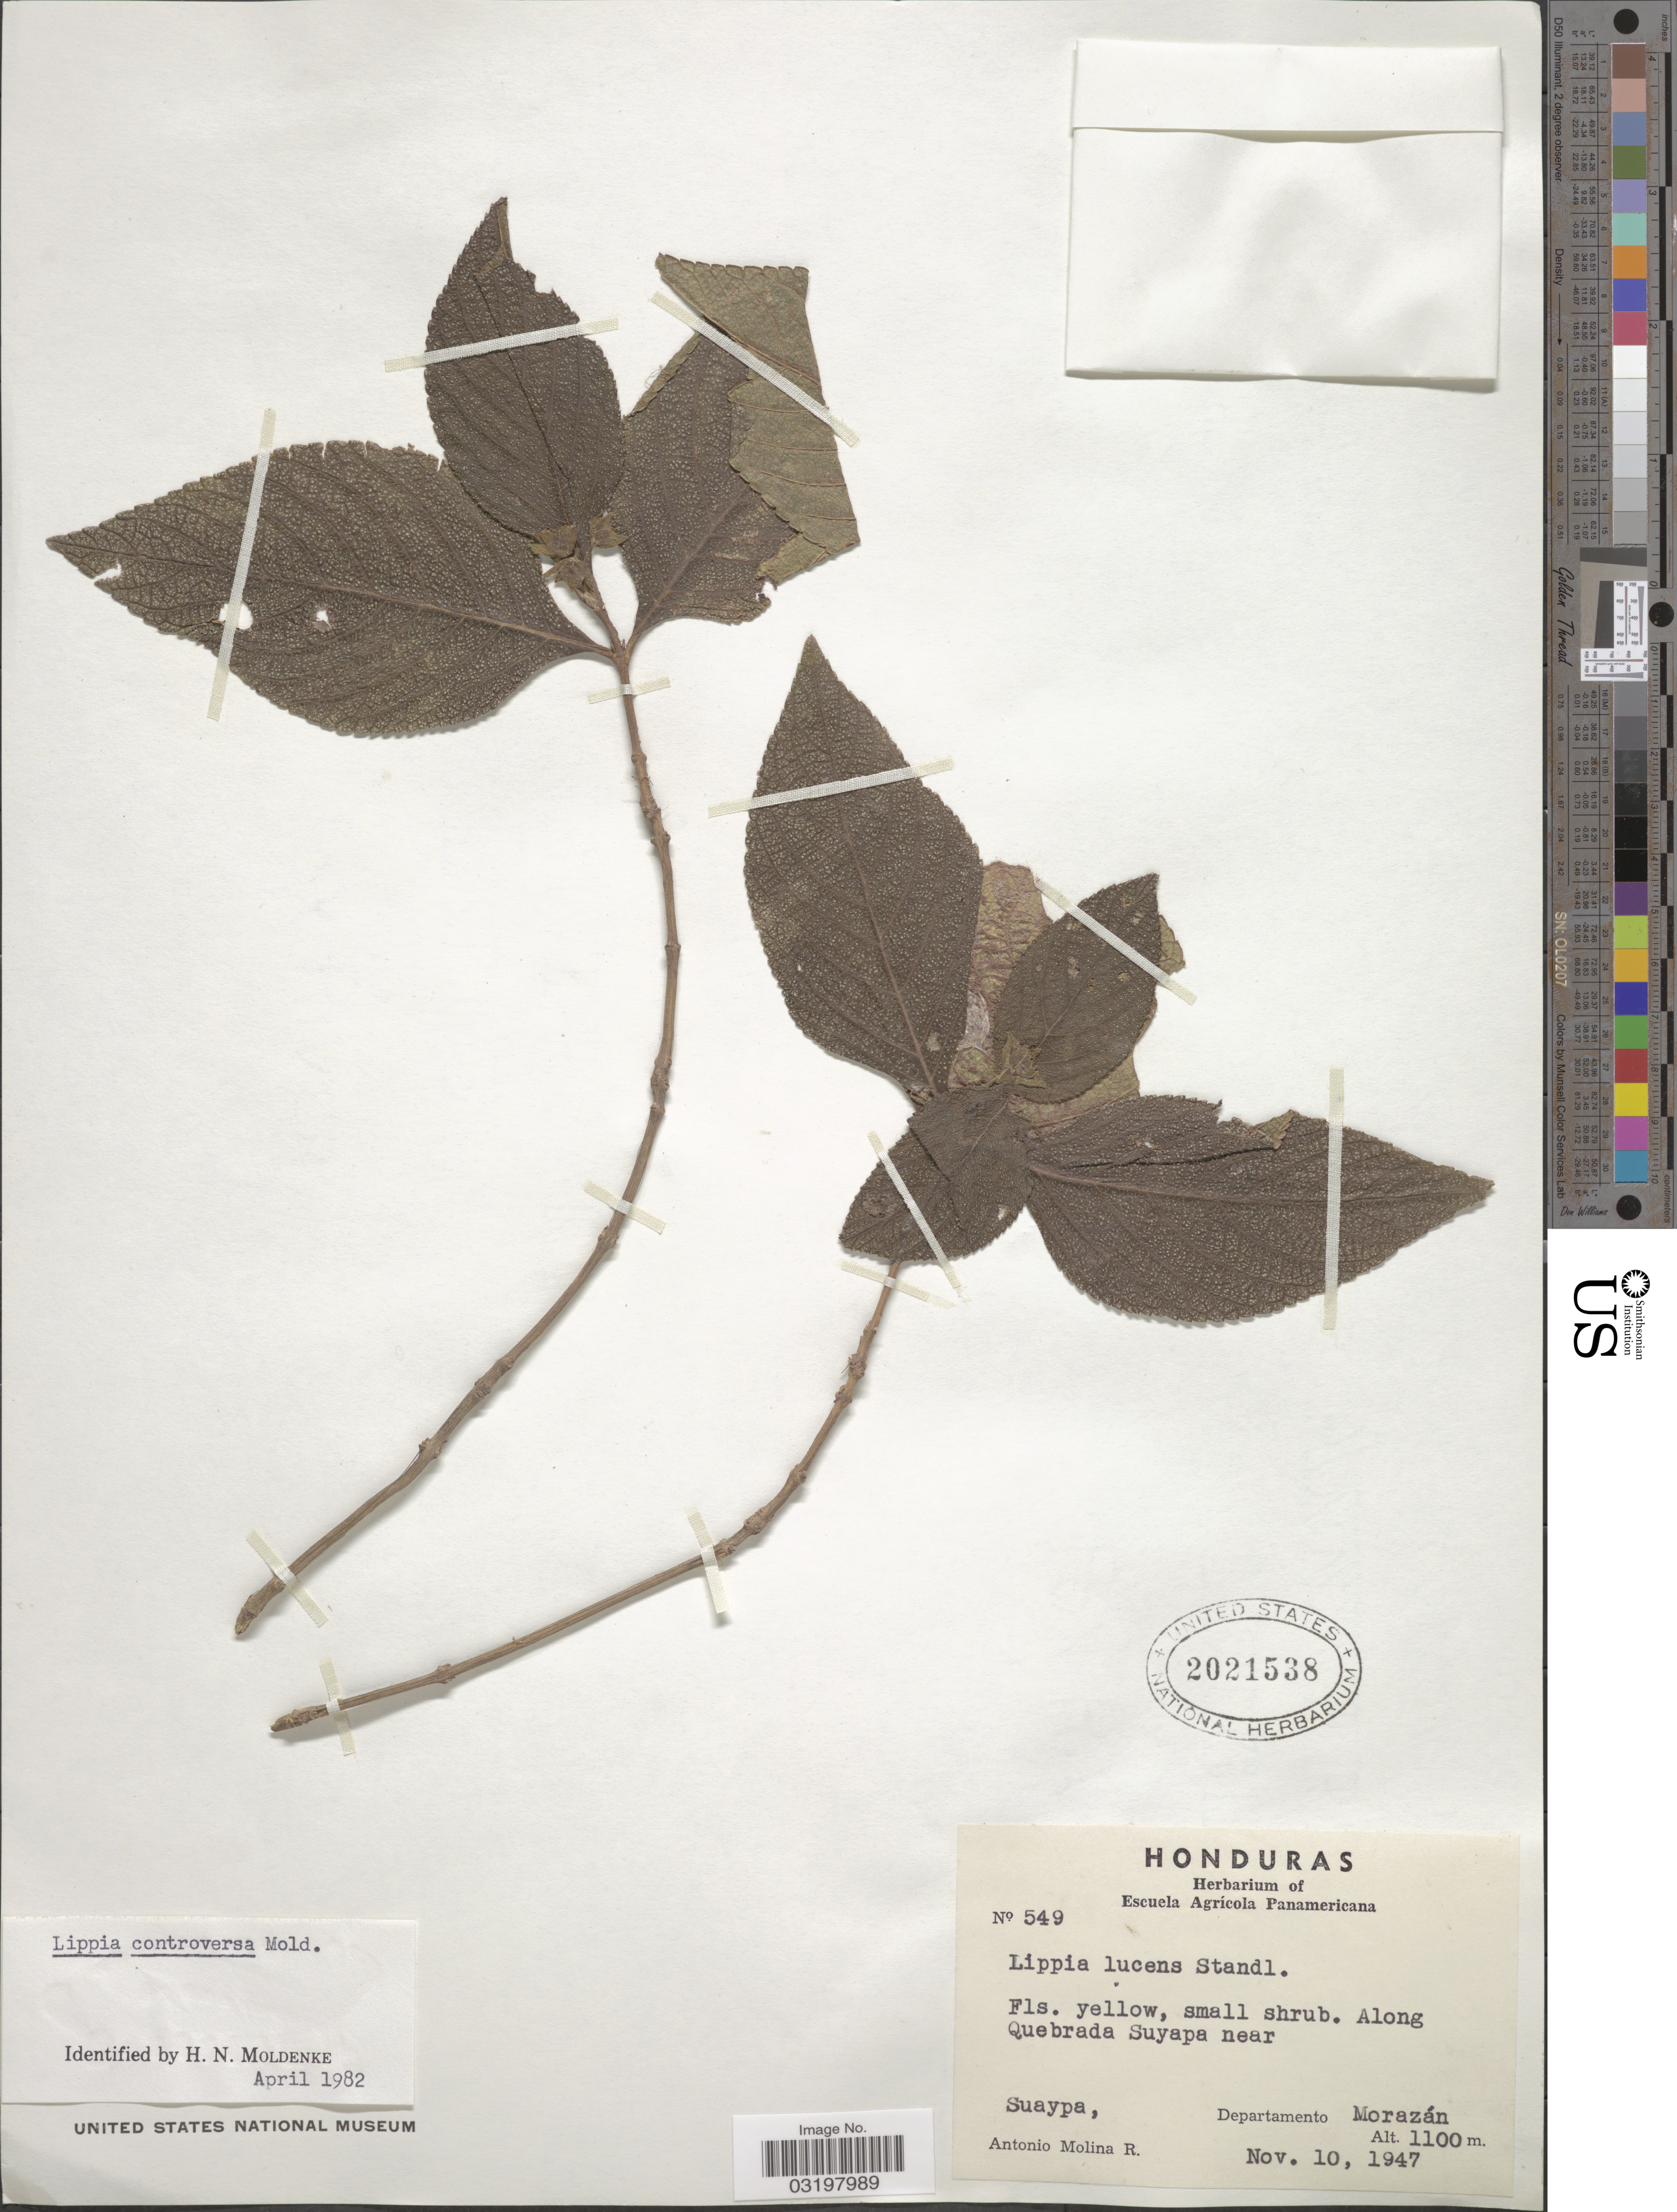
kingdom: Plantae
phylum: Tracheophyta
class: Magnoliopsida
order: Lamiales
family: Verbenaceae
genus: Lippia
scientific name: Lippia bracteosa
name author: (M. Martens & Galeotti) Moldenke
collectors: A. Molina R.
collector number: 549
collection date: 1947-11-10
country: Honduras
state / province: Fco. Morazán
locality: Along Quebrada Suyapa near Suaypa, Departamento Morazán.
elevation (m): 1100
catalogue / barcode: US 2021538